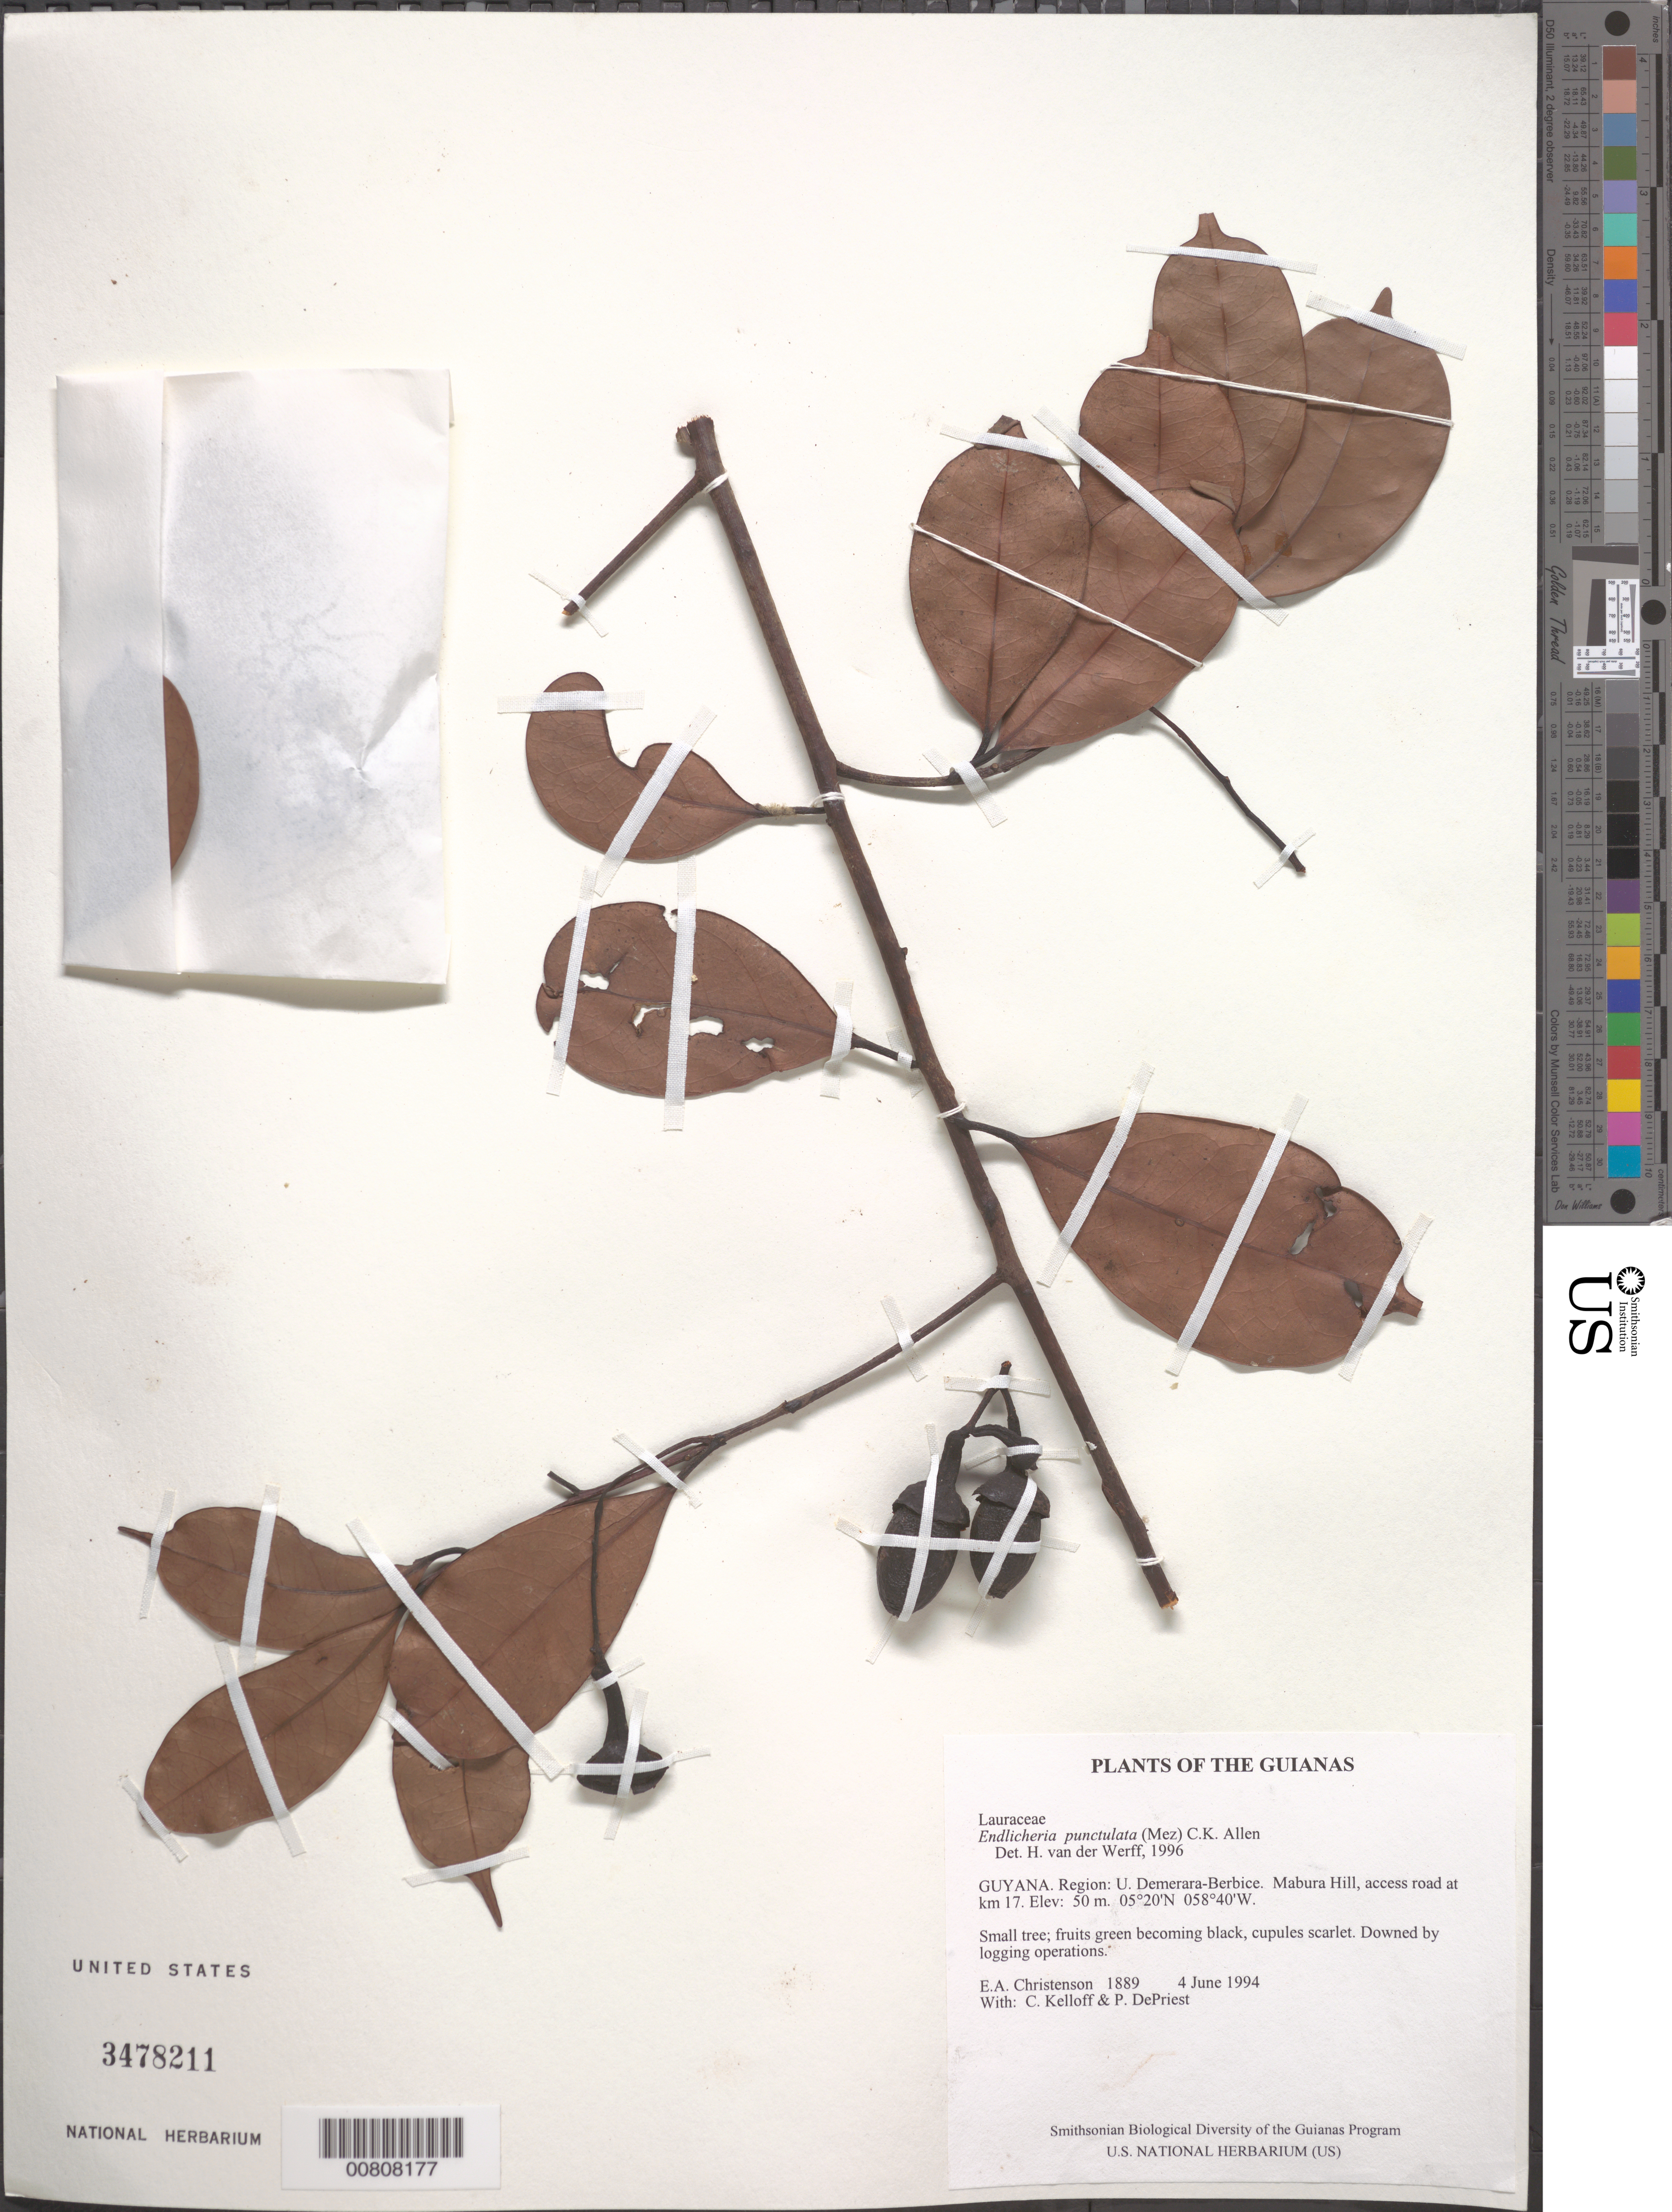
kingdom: Plantae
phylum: Tracheophyta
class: Magnoliopsida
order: Laurales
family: Lauraceae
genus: Endlicheria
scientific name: Endlicheria punctulata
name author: (Mez) C.K. Allen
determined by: van der Werff, H., (MO), Missouri Botanical Garden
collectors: E. A. Christenson, C. L. Kelloff & P. DePriest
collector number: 1889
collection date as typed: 4 June 1994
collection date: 1994-06-04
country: Guyana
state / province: U. Demerara-Berbice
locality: Mabura Hill, access road at km 17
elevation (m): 50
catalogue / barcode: US 3478211